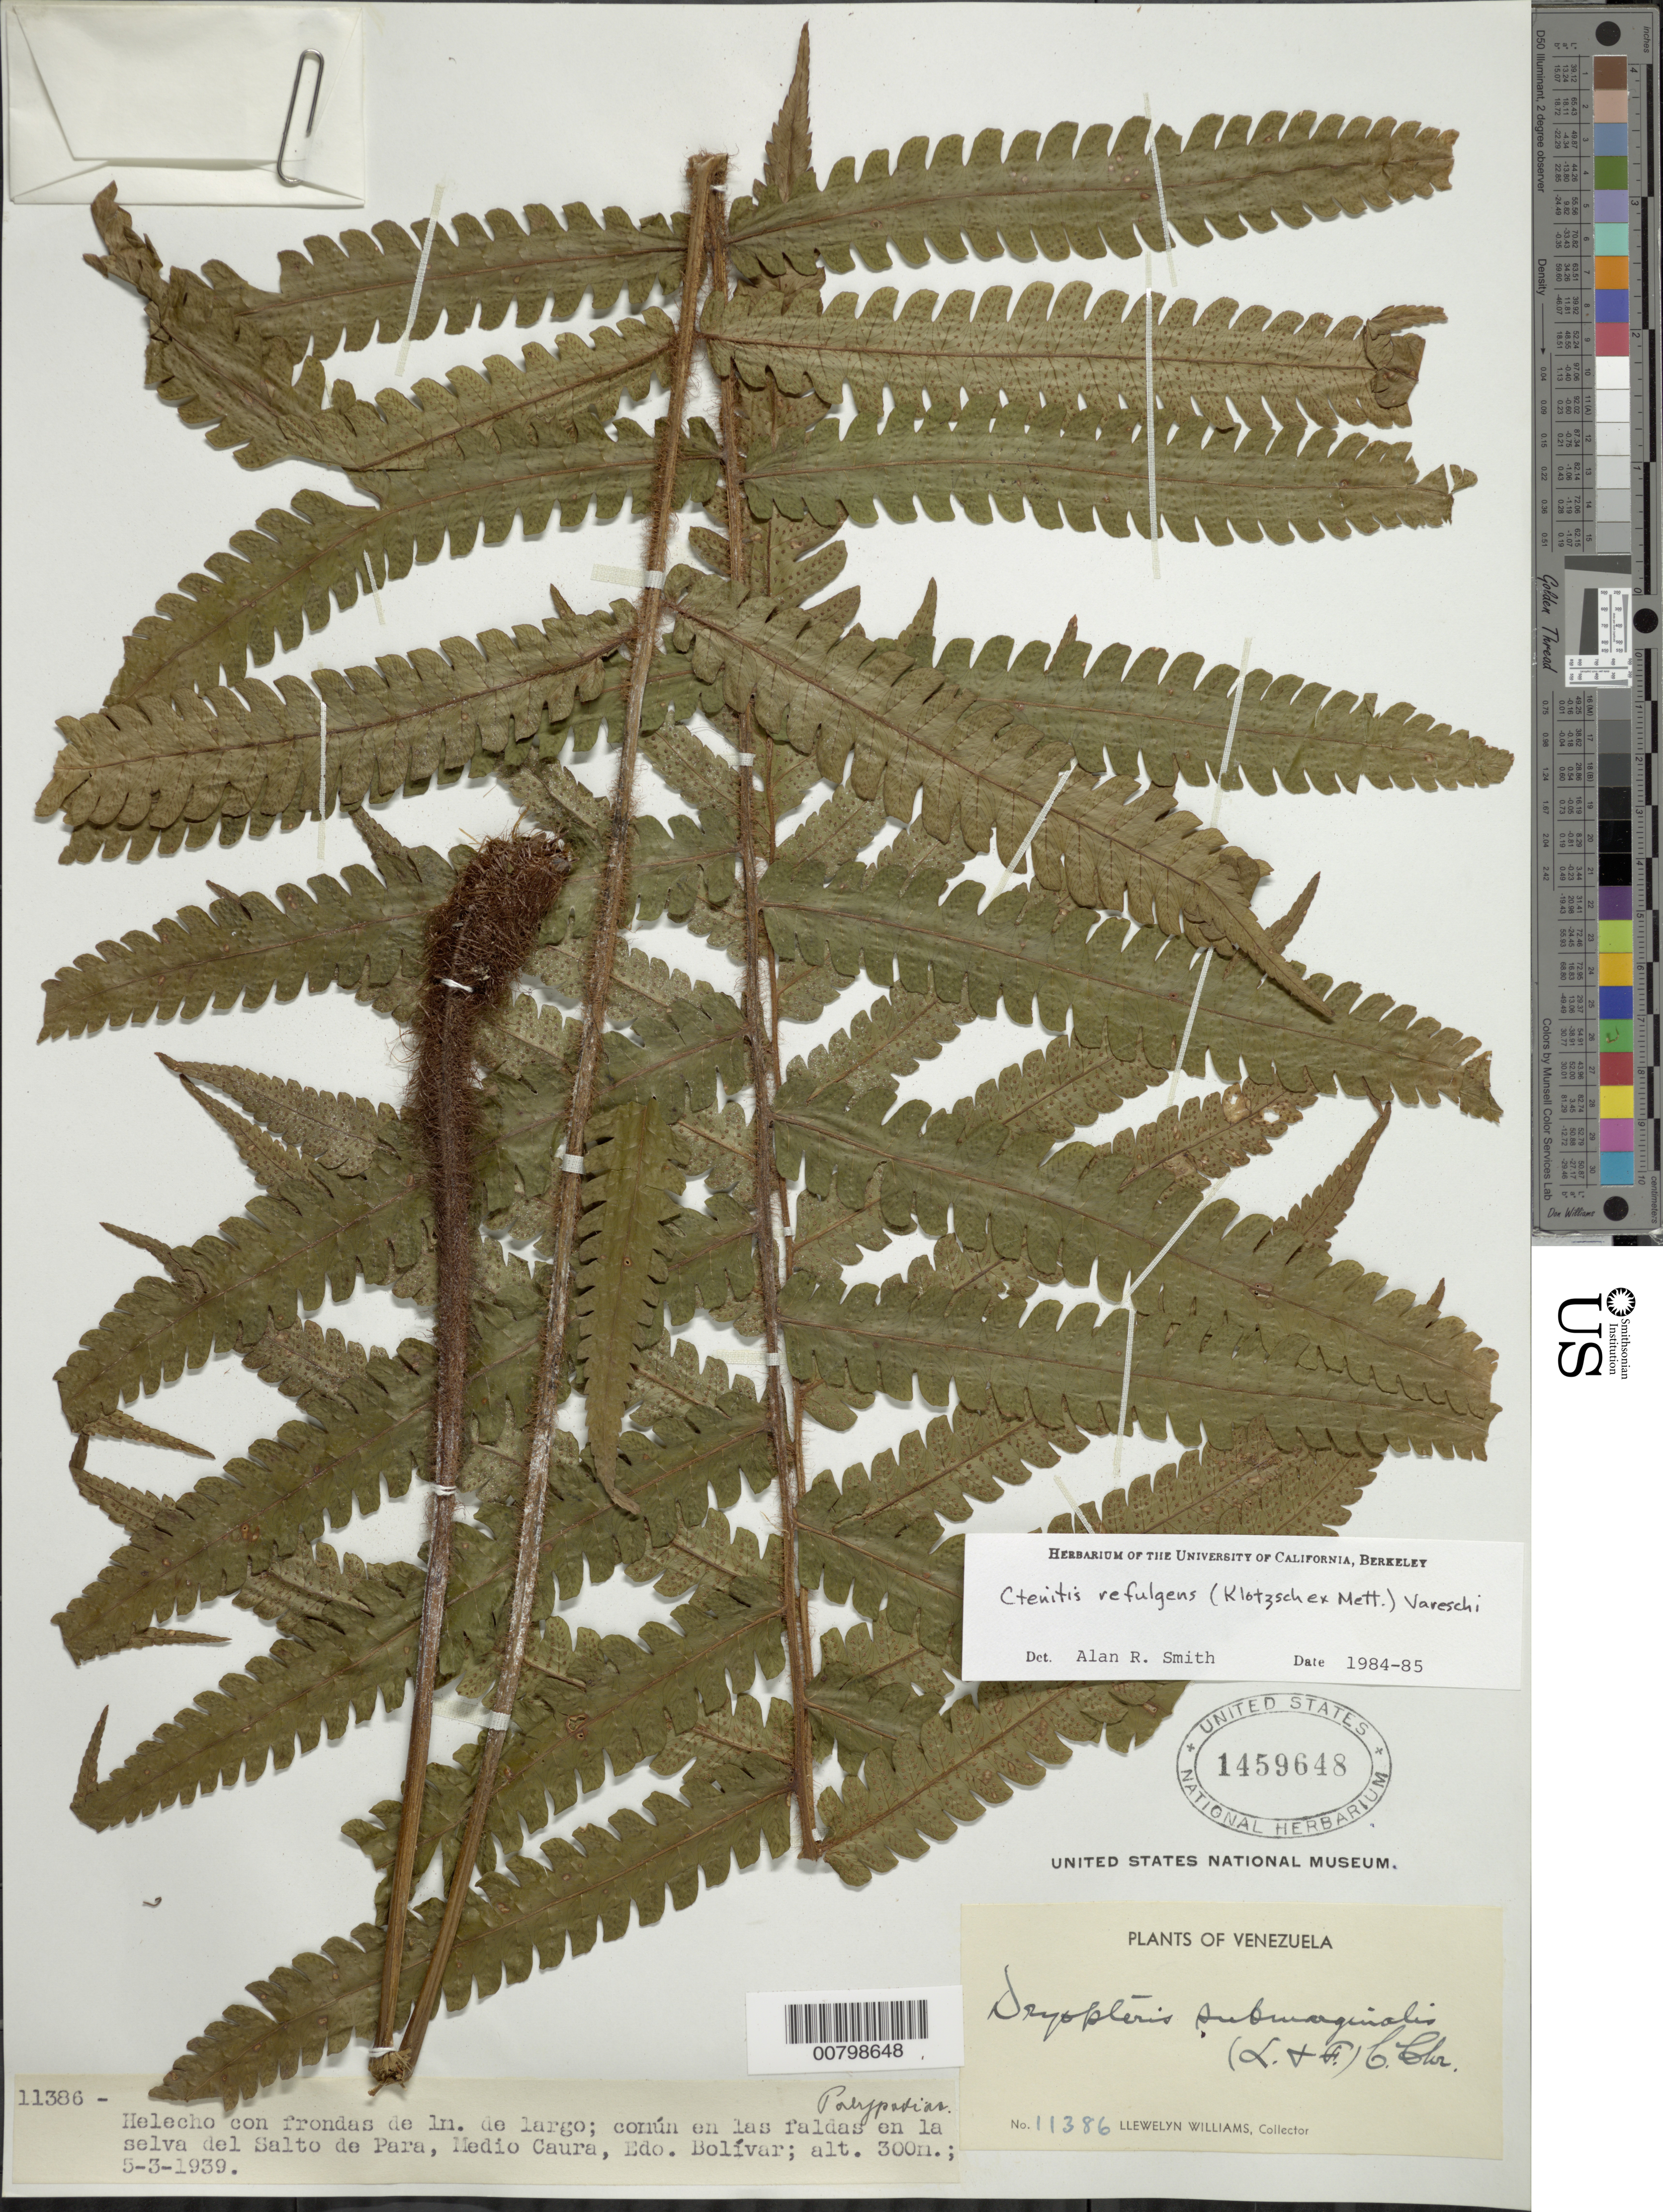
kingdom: Plantae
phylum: Tracheophyta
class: Polypodiopsida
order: Polypodiales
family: Dryopteridaceae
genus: Ctenitis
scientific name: Ctenitis refulgens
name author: (Mett.) Vareschi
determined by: Smith, Alan R., (UC)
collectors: Ll. Williams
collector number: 11386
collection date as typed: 5-Mar-39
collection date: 1939-03-05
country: Venezuela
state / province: Bolívar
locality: Salto de Para, Medio Caura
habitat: Las faldas en la selva del salto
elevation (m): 300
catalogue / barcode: US 1459648